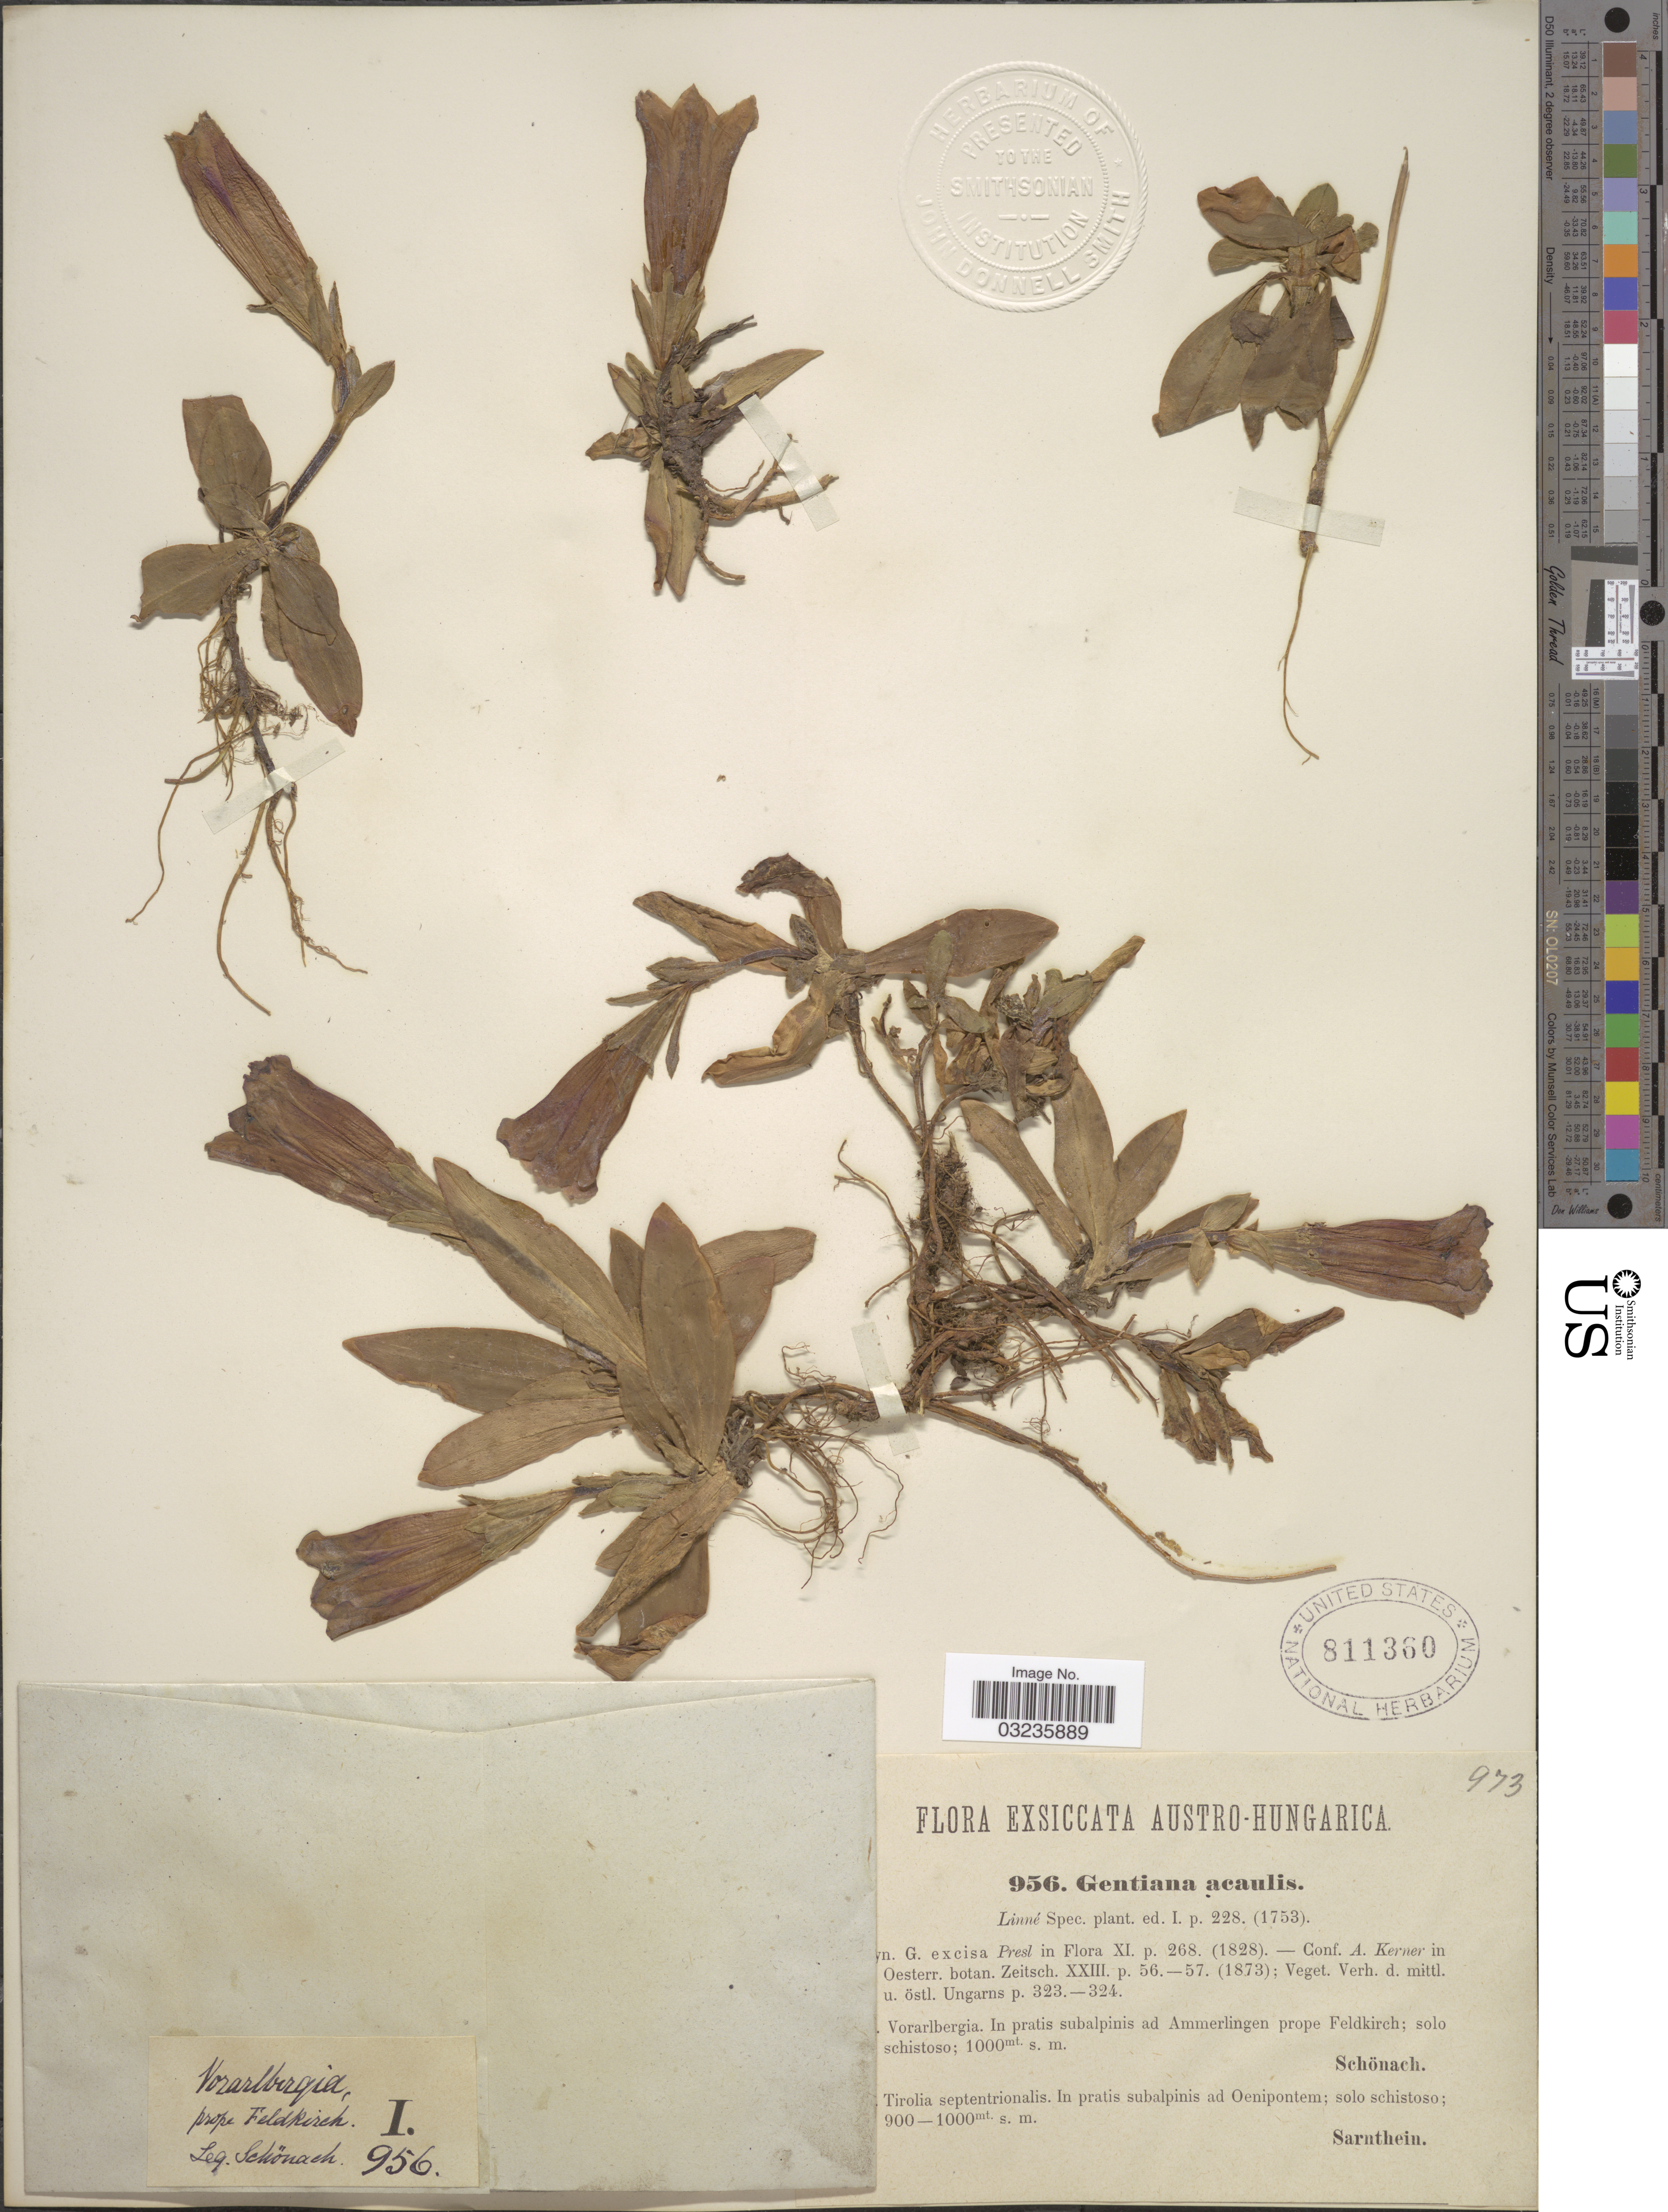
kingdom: Plantae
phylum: Tracheophyta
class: Magnoliopsida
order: Gentianales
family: Gentianaceae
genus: Gentiana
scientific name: Gentiana acaulis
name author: L.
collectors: Schönach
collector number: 956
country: Austria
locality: Austro-Hungarica. Voralbergia. In pratis subalpinis ad Ammerlingen prope Feldkirch.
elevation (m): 1000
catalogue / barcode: US 811360